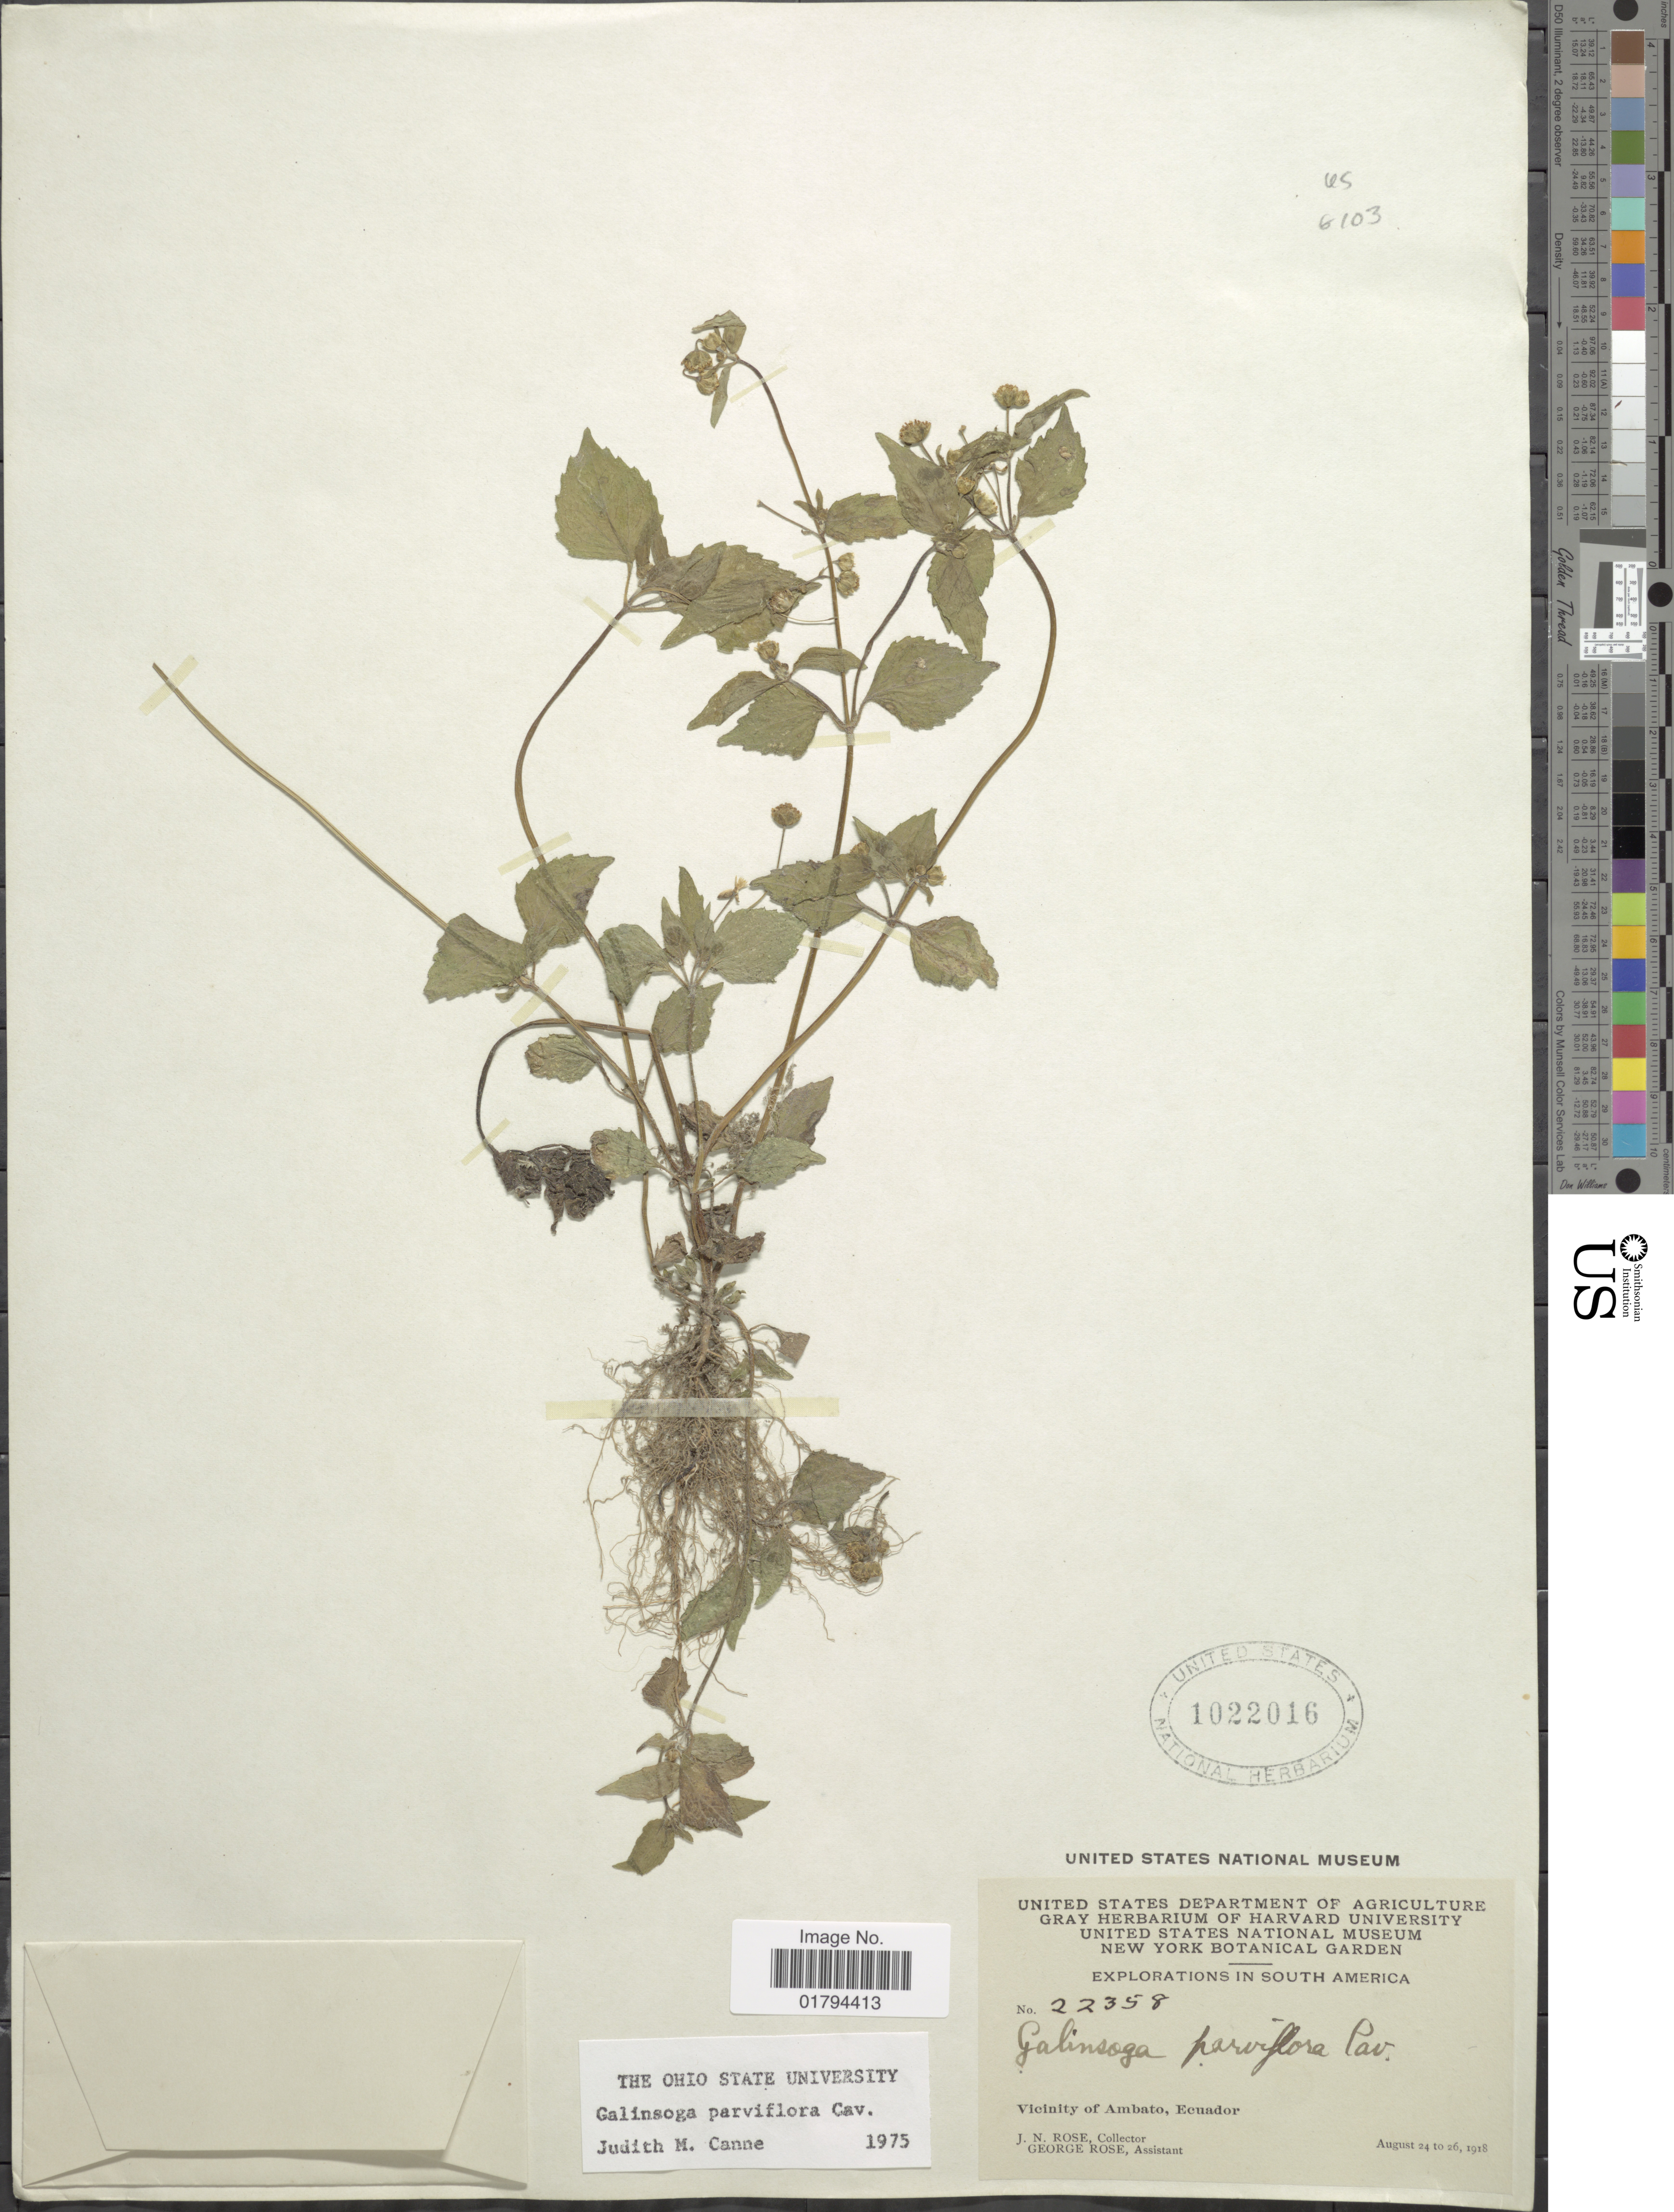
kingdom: Plantae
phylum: Tracheophyta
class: Magnoliopsida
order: Asterales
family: Asteraceae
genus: Galinsoga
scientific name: Galinsoga parviflora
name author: Cav.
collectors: J. N. Rose & G. Rose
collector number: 22358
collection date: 1918-08-24/1918-08-26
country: Ecuador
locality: Vicinity of Ambato.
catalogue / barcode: US 1022016